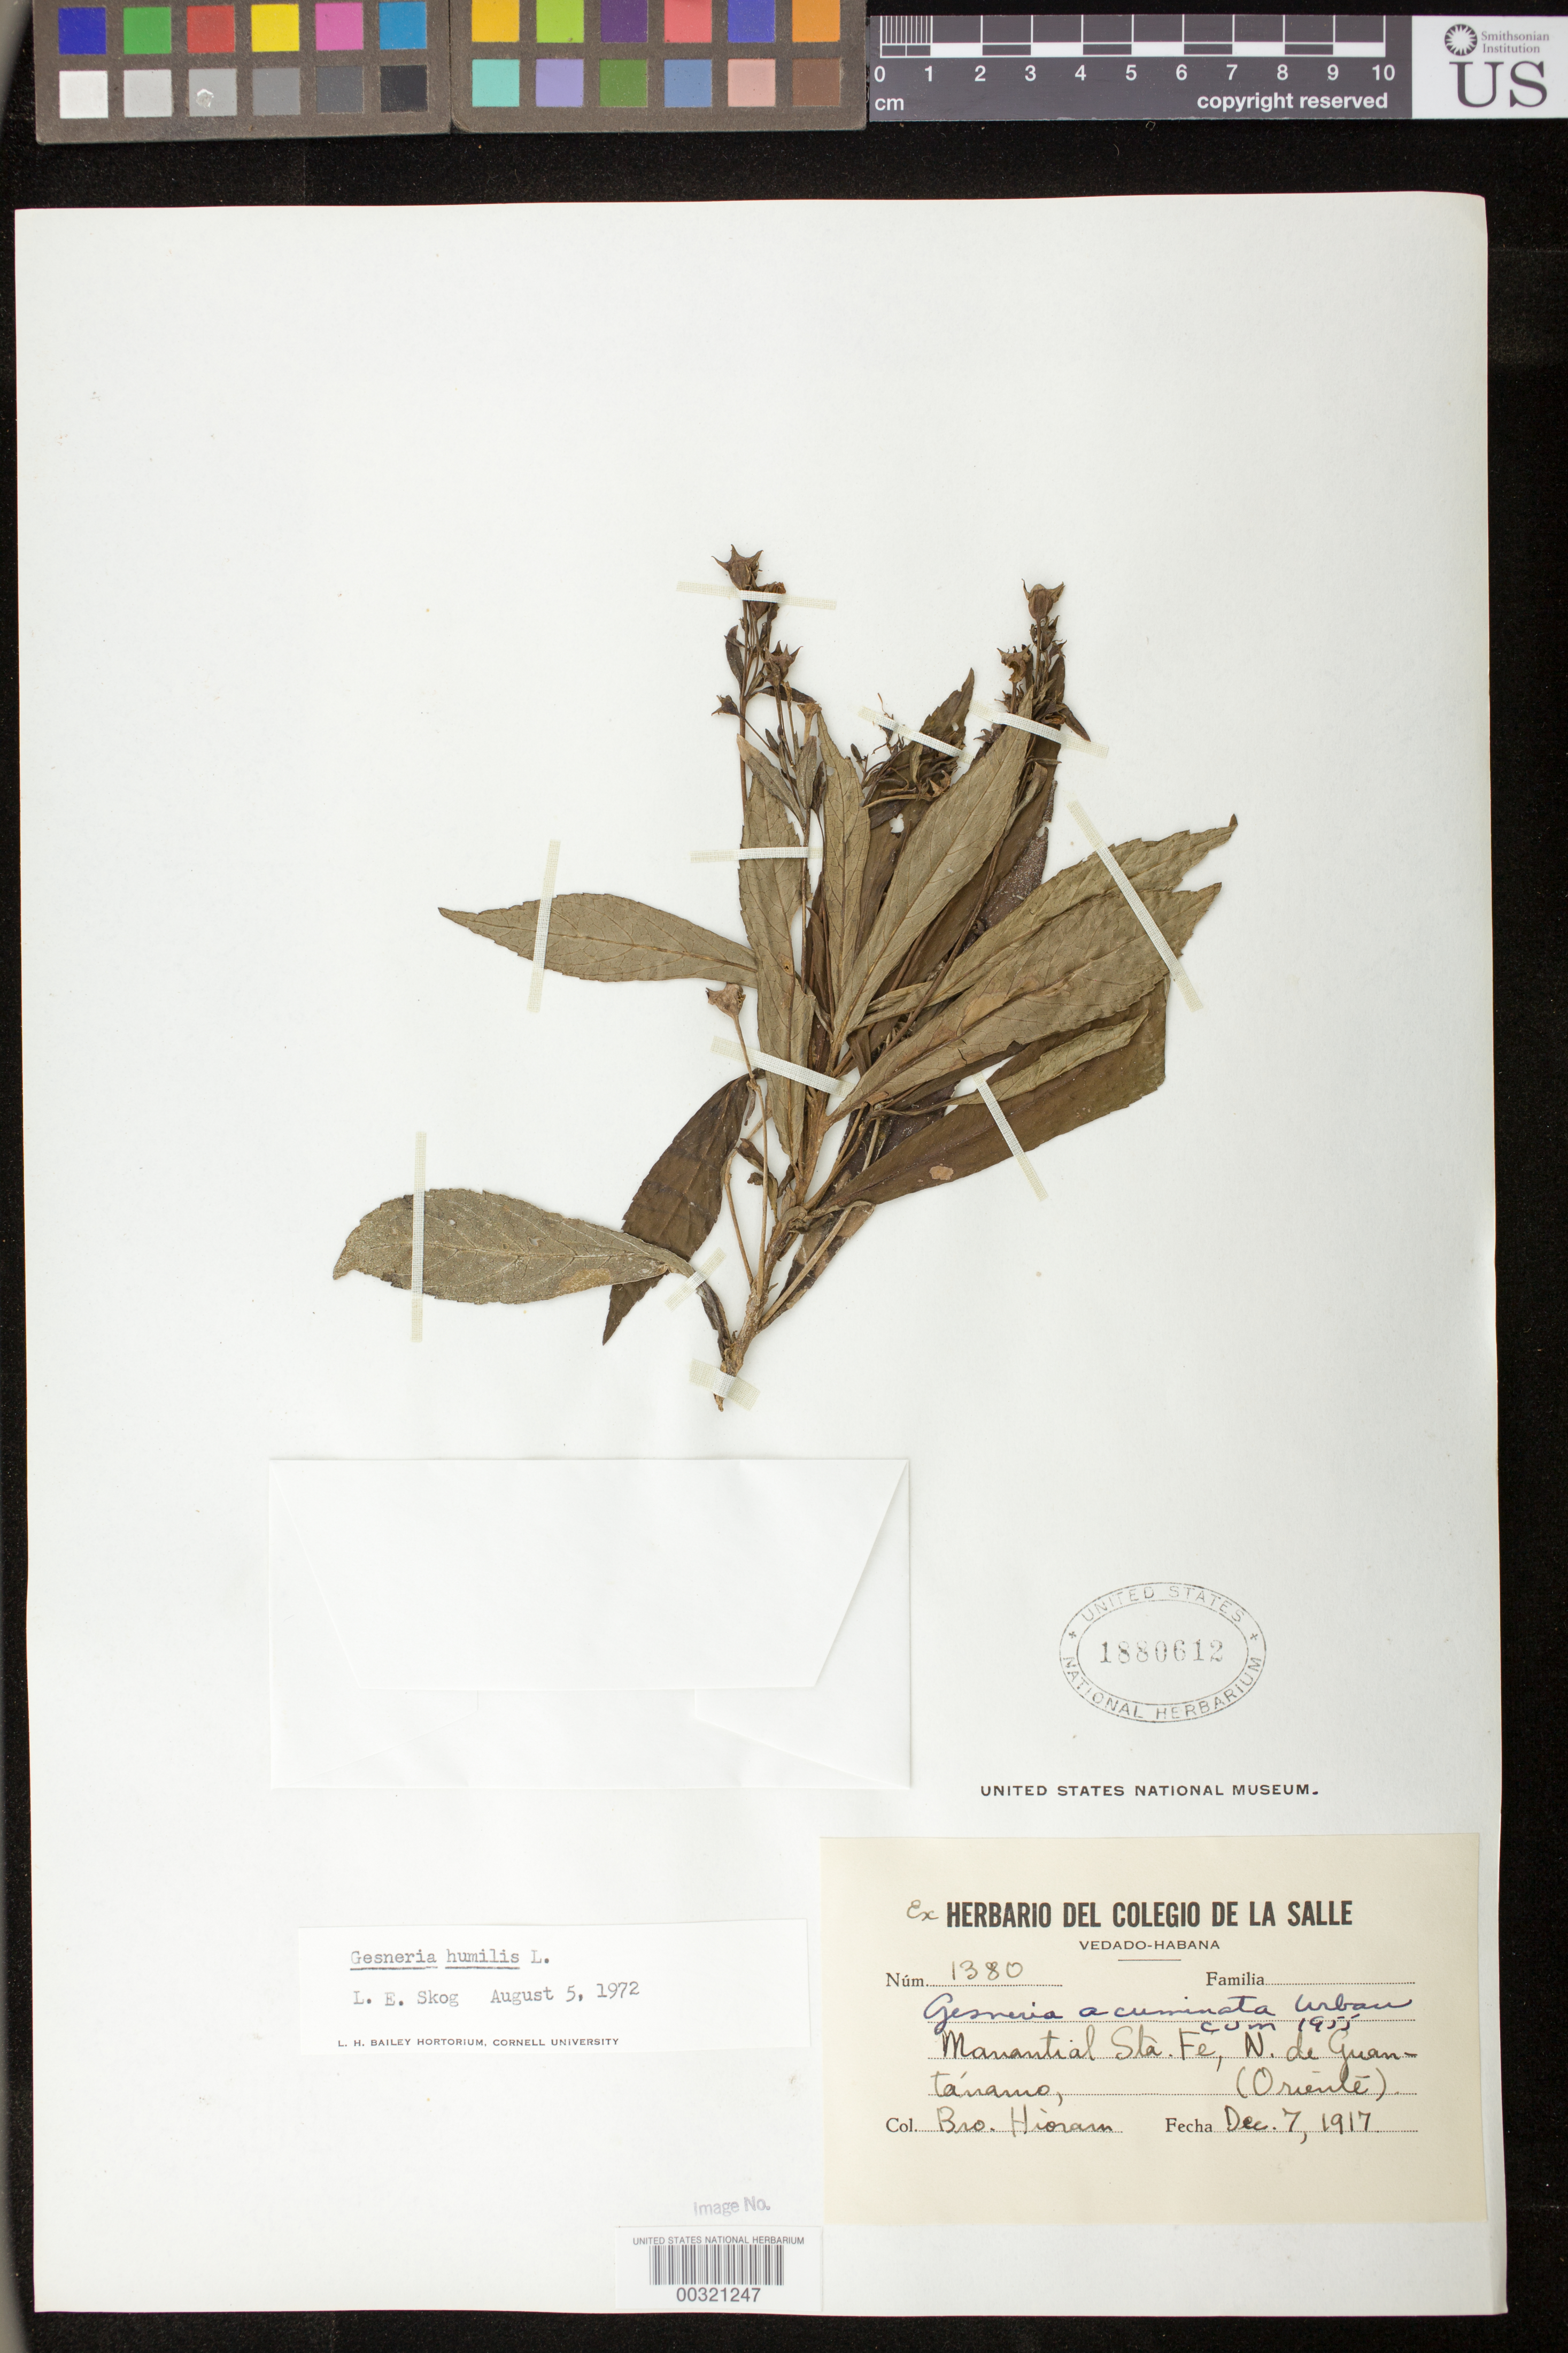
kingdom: Plantae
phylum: Tracheophyta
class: Magnoliopsida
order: Lamiales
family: Gesneriaceae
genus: Gesneria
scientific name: Gesneria humilis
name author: L.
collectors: Bro. Hioram & et al.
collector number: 1380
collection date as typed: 07 Dec 1917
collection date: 1917-12-07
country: Cuba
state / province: Oriente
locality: Manantial Sta. Fe, N de Guantanamo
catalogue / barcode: US 1880612